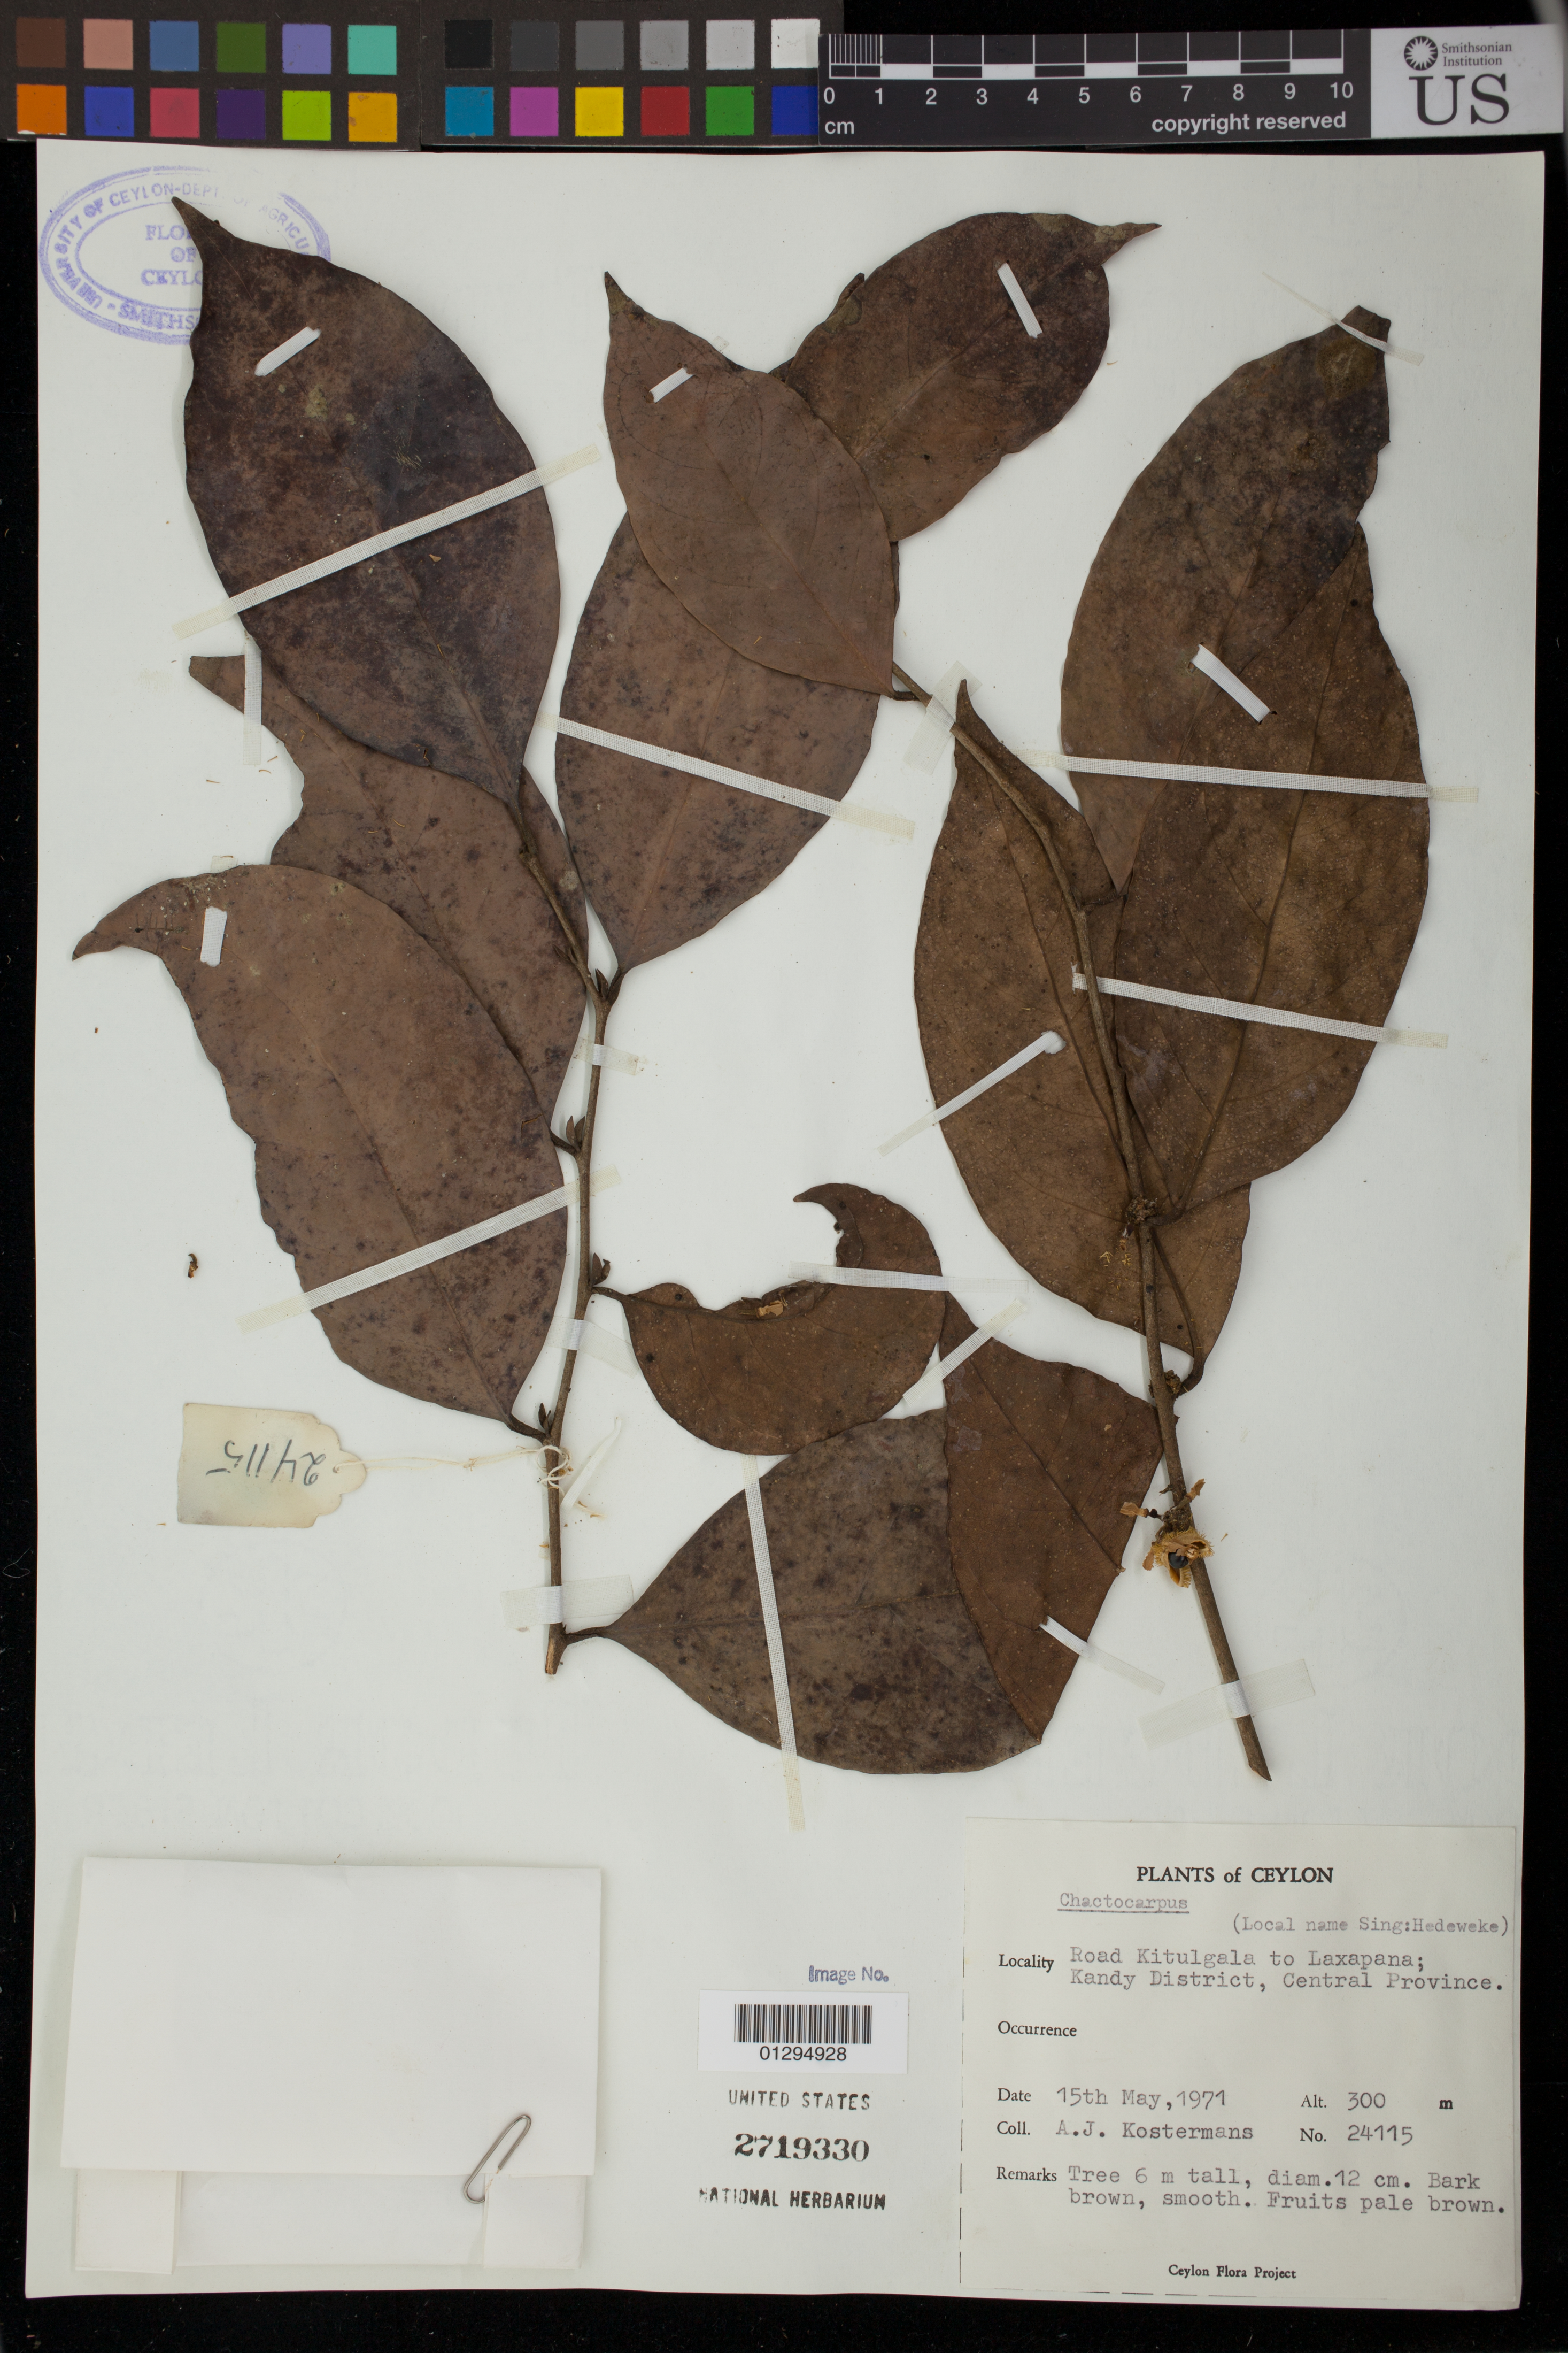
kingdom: Plantae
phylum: Tracheophyta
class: Magnoliopsida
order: Malpighiales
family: Peraceae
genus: Chaetocarpus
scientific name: Chaetocarpus sp.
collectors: A. J. G. Kostermans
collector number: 24115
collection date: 1971-05-15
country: Sri Lanka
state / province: Central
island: Ceylon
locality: Road kitulgala to Laxapana; Kandy District.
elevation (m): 300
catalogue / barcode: US 2719330